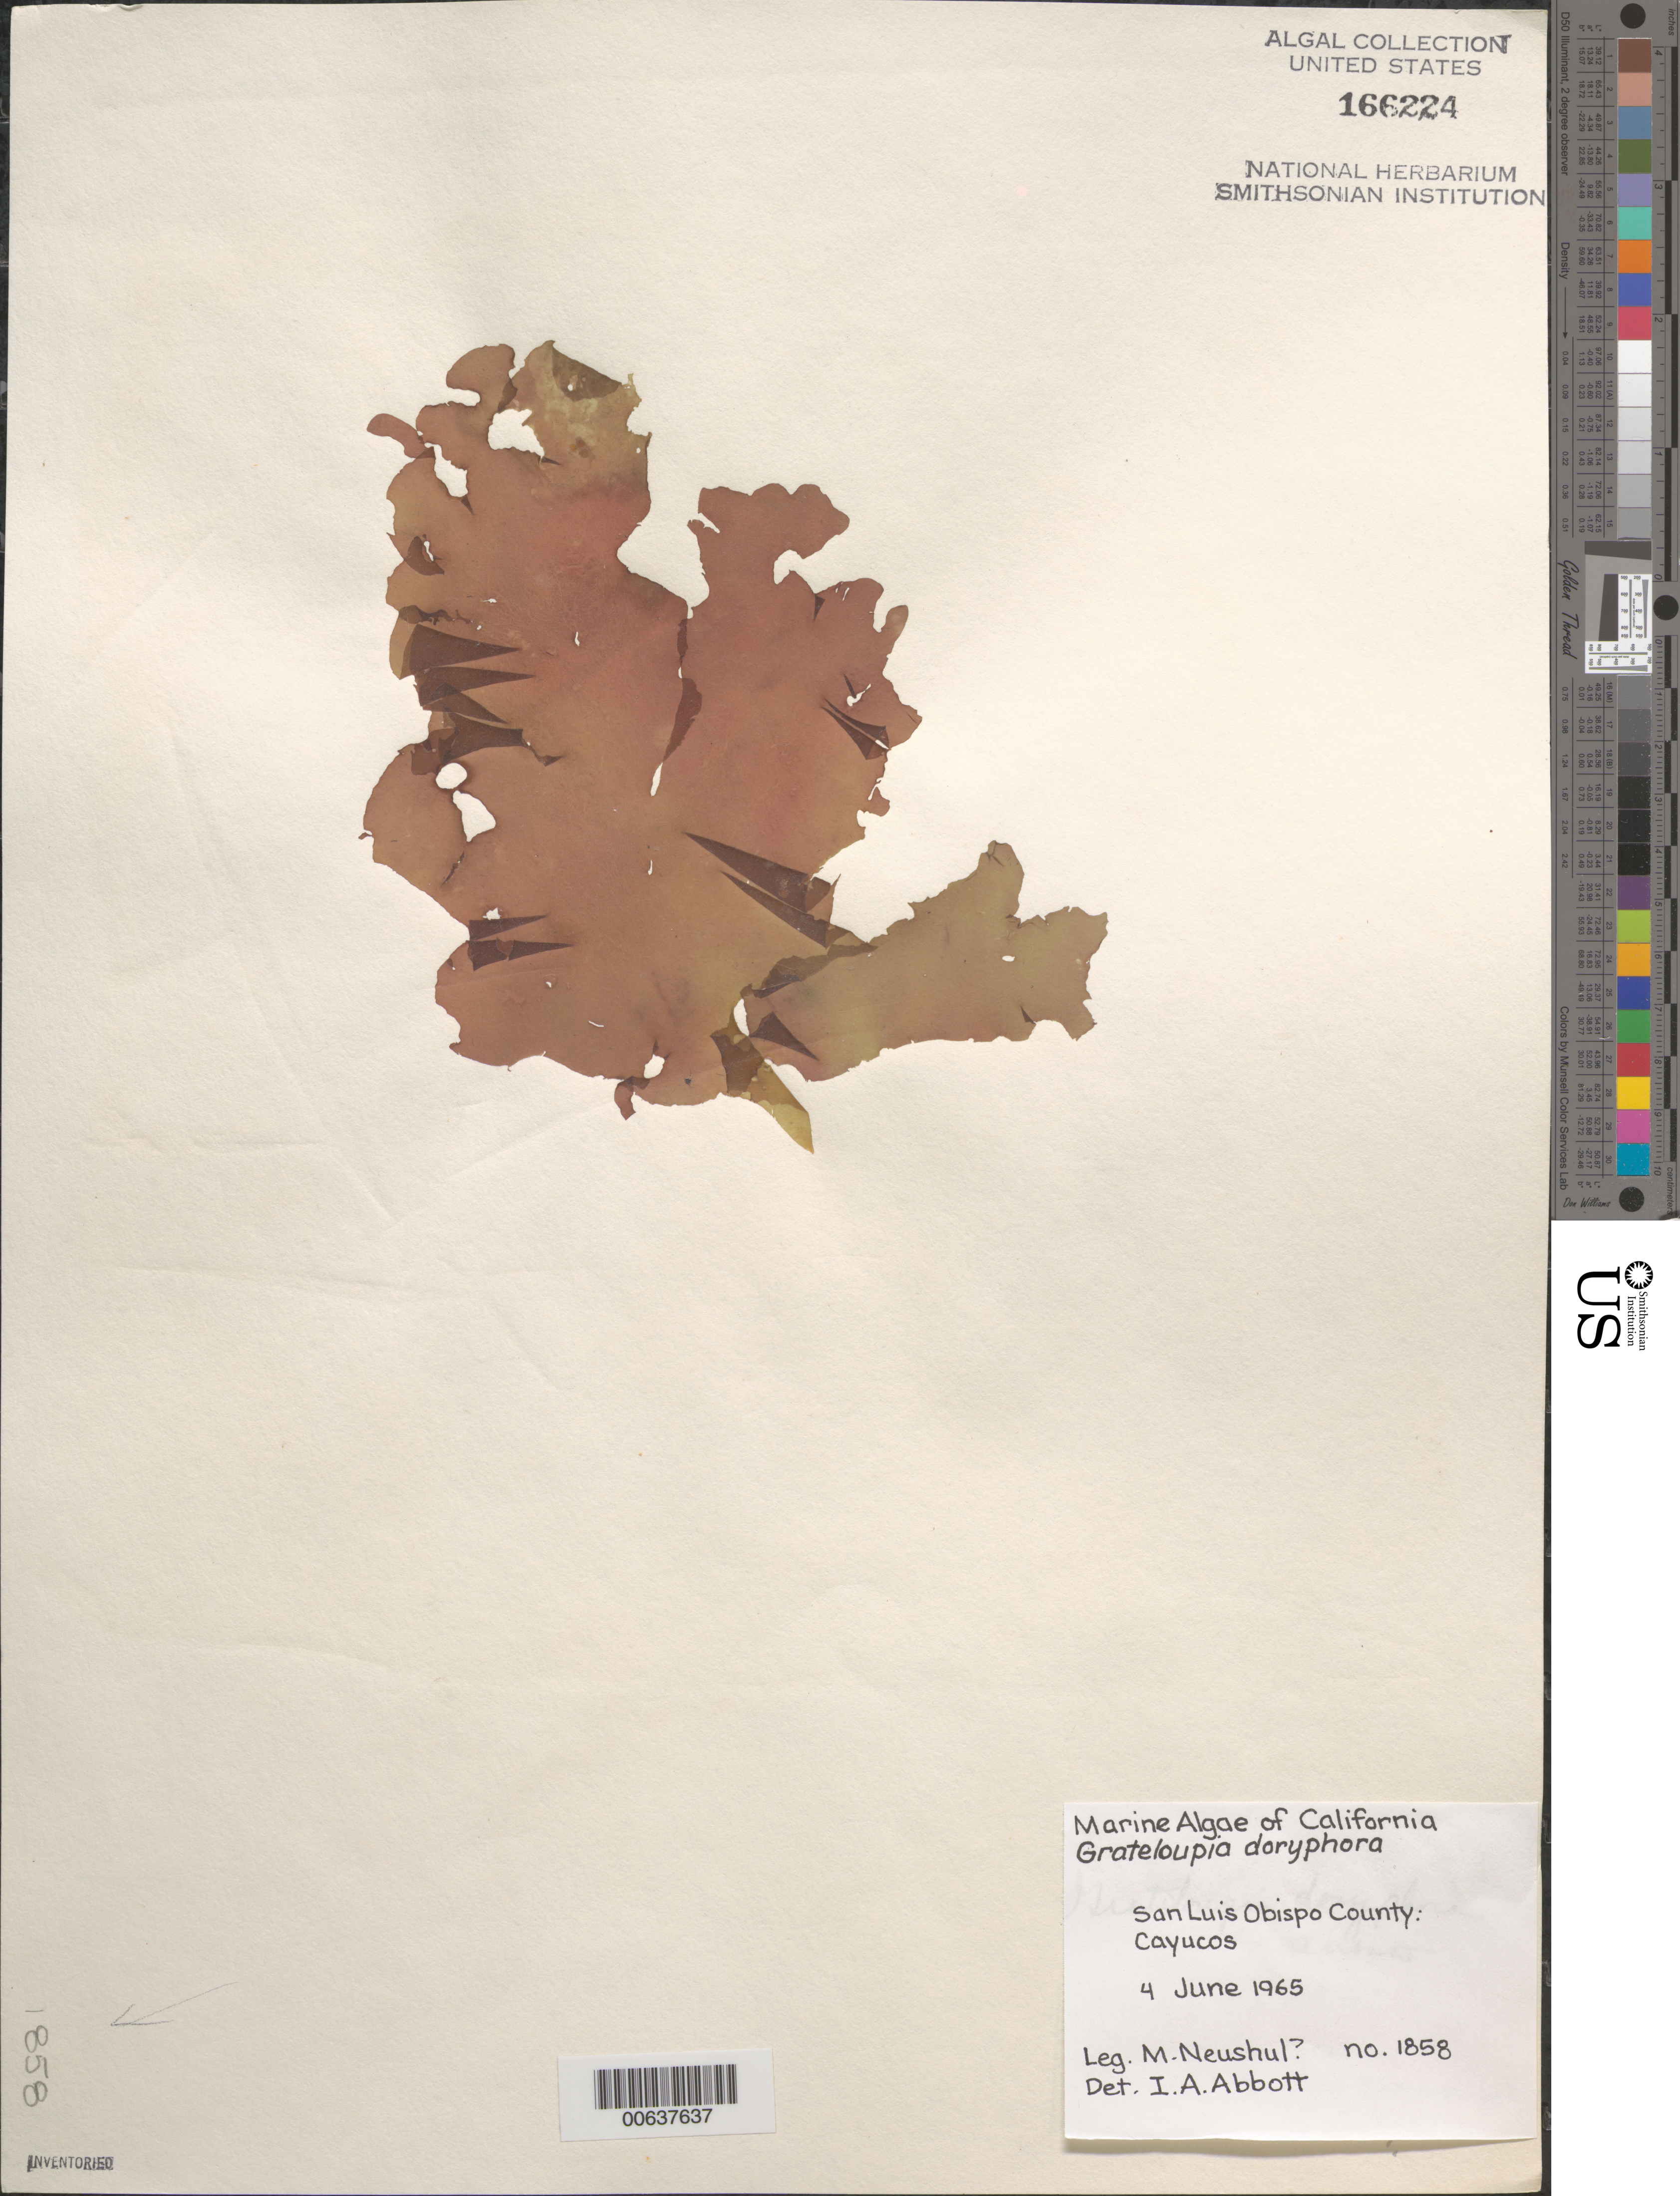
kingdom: Plantae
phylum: Rhodophyta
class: Florideophyceae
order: Halymeniales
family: Halymeniaceae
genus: Grateloupia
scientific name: Grateloupia doryphora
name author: (Mont.) Howe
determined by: Abbott, Isabella A.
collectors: M. Neushul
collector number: Neushul 1858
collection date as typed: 04 Jun 1965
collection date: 1965-06-04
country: United States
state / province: California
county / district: San Luis Obispo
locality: Cayucos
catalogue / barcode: US 166224